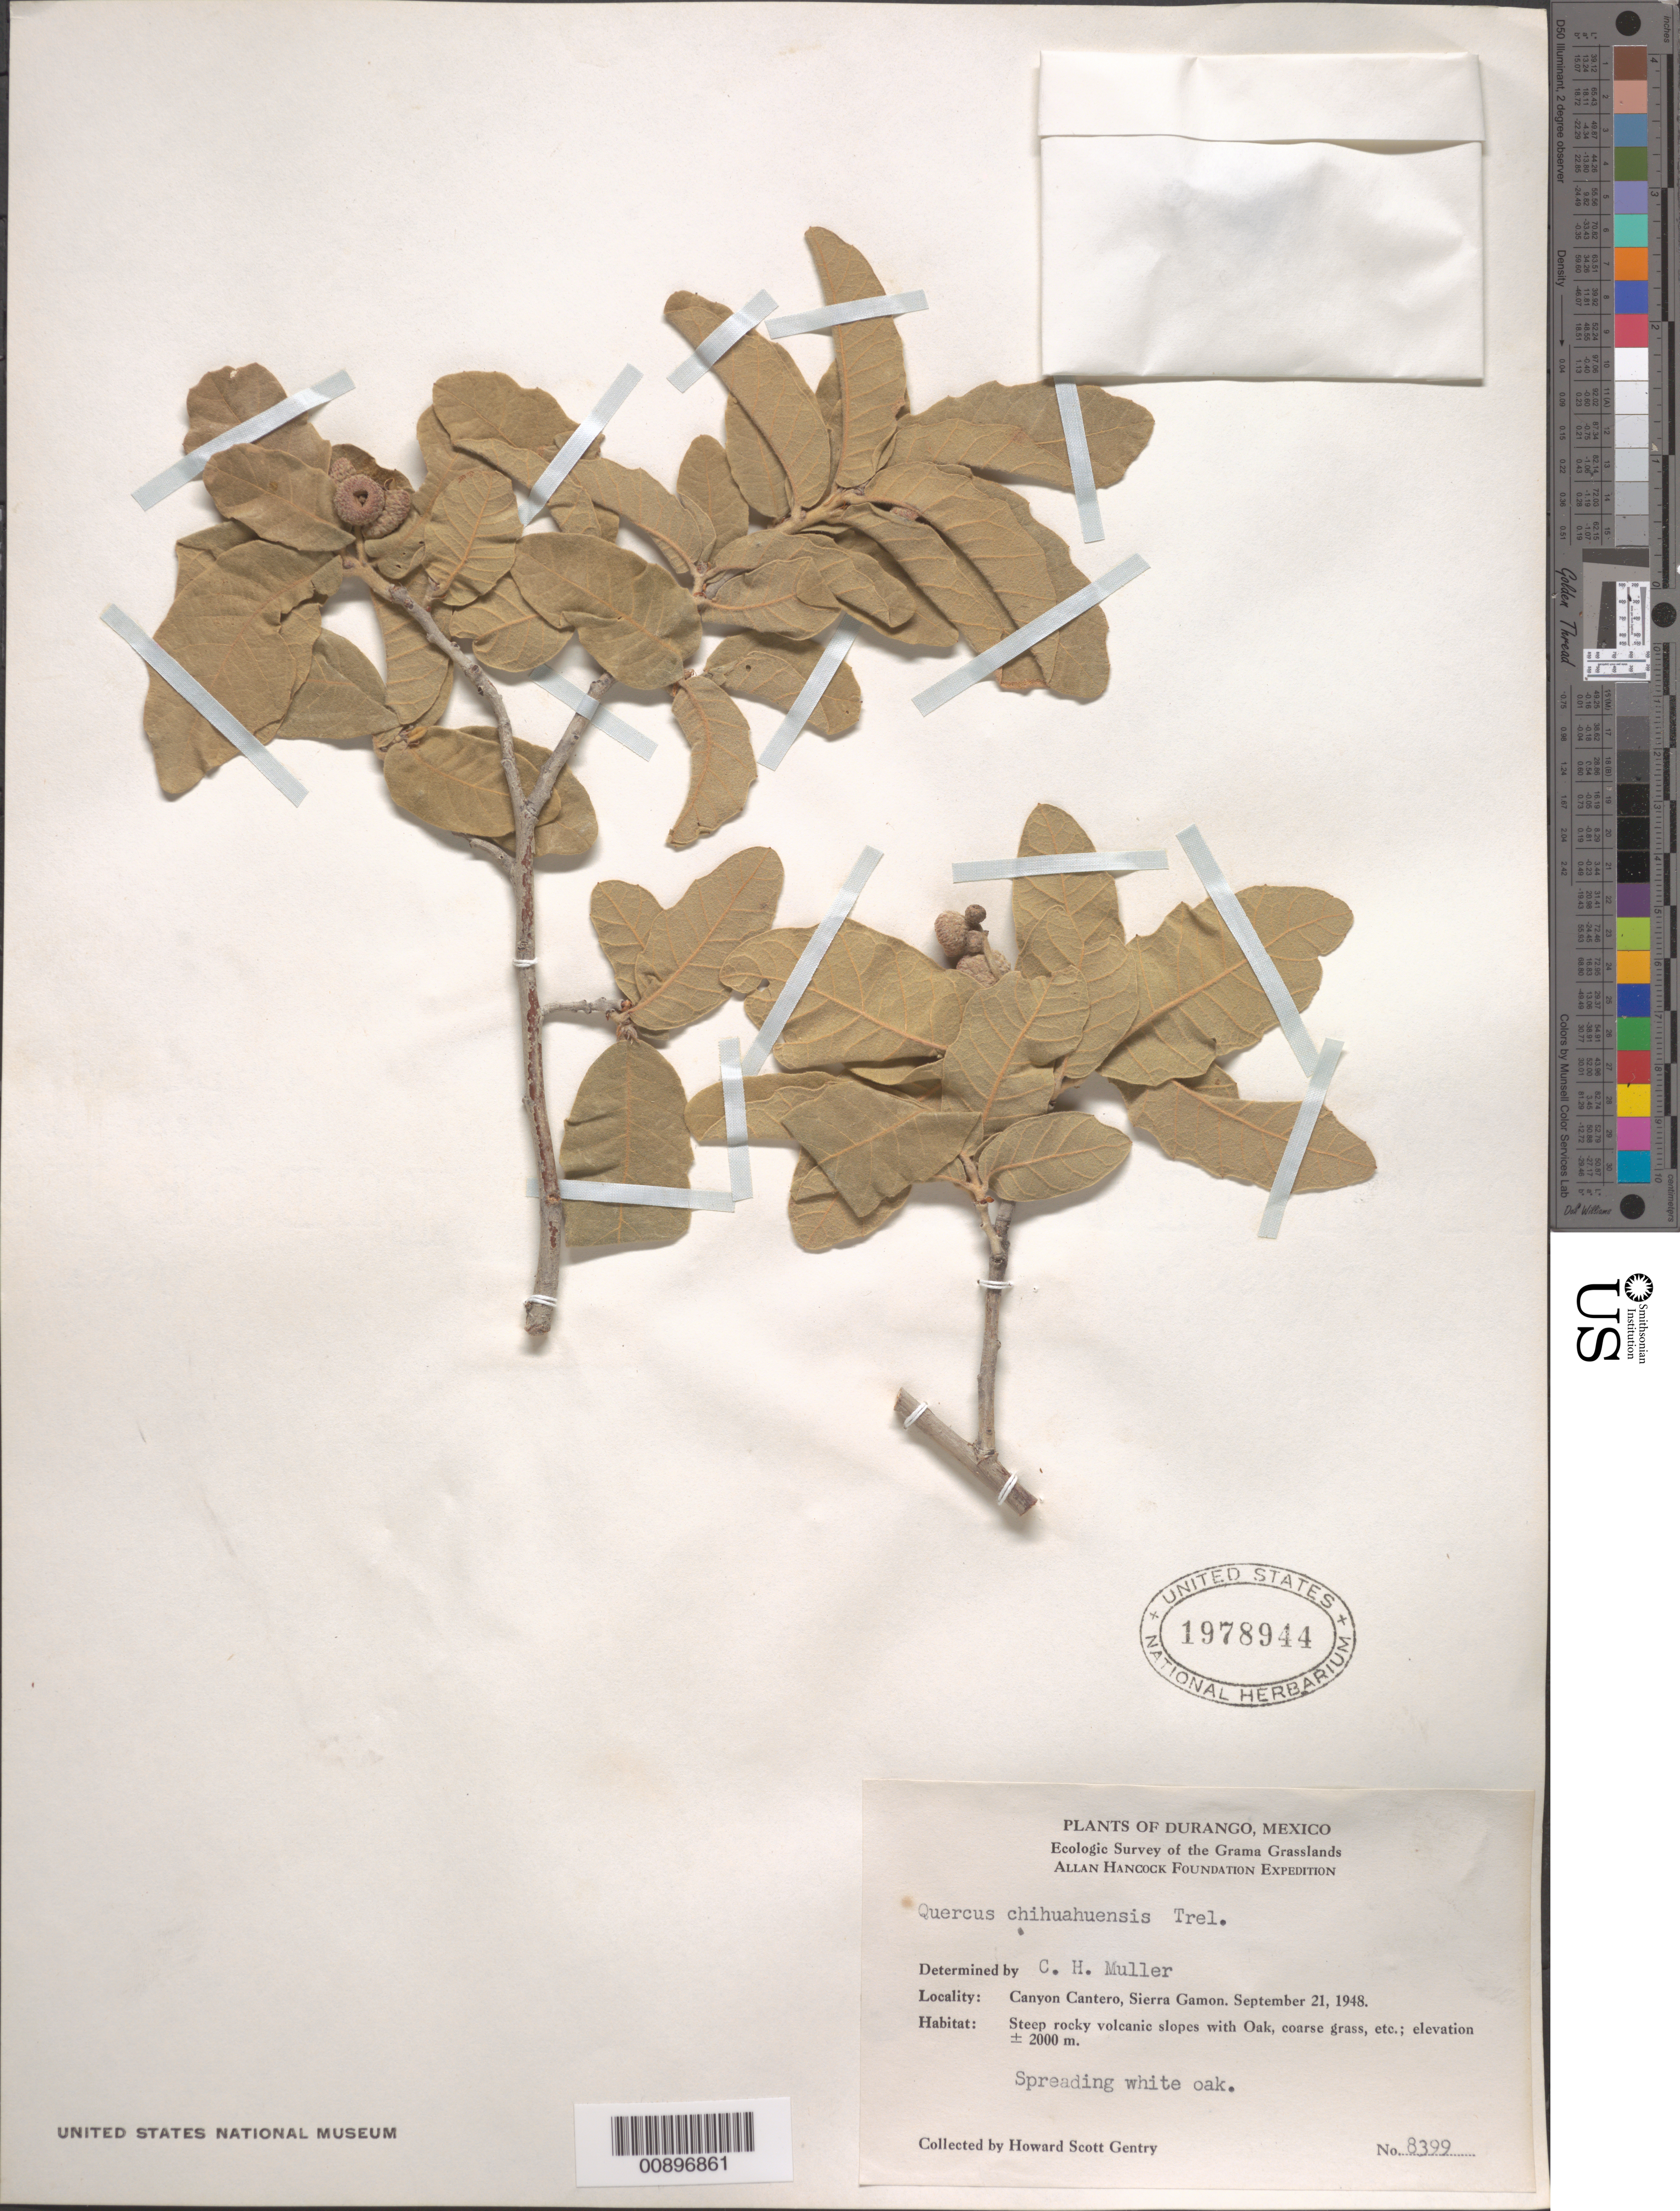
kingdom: Plantae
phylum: Tracheophyta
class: Magnoliopsida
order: Fagales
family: Fagaceae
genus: Quercus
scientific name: Quercus chihuahuensis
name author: Trel.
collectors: H. S. Gentry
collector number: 8399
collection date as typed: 21 Sep 1948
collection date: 1948-09-21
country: Mexico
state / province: Durango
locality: Canyon Cantero, Sierra Gamon. Durango.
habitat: Steep rocky volcanic slopes with Oak, coarse grass, etc.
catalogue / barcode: US 1978944